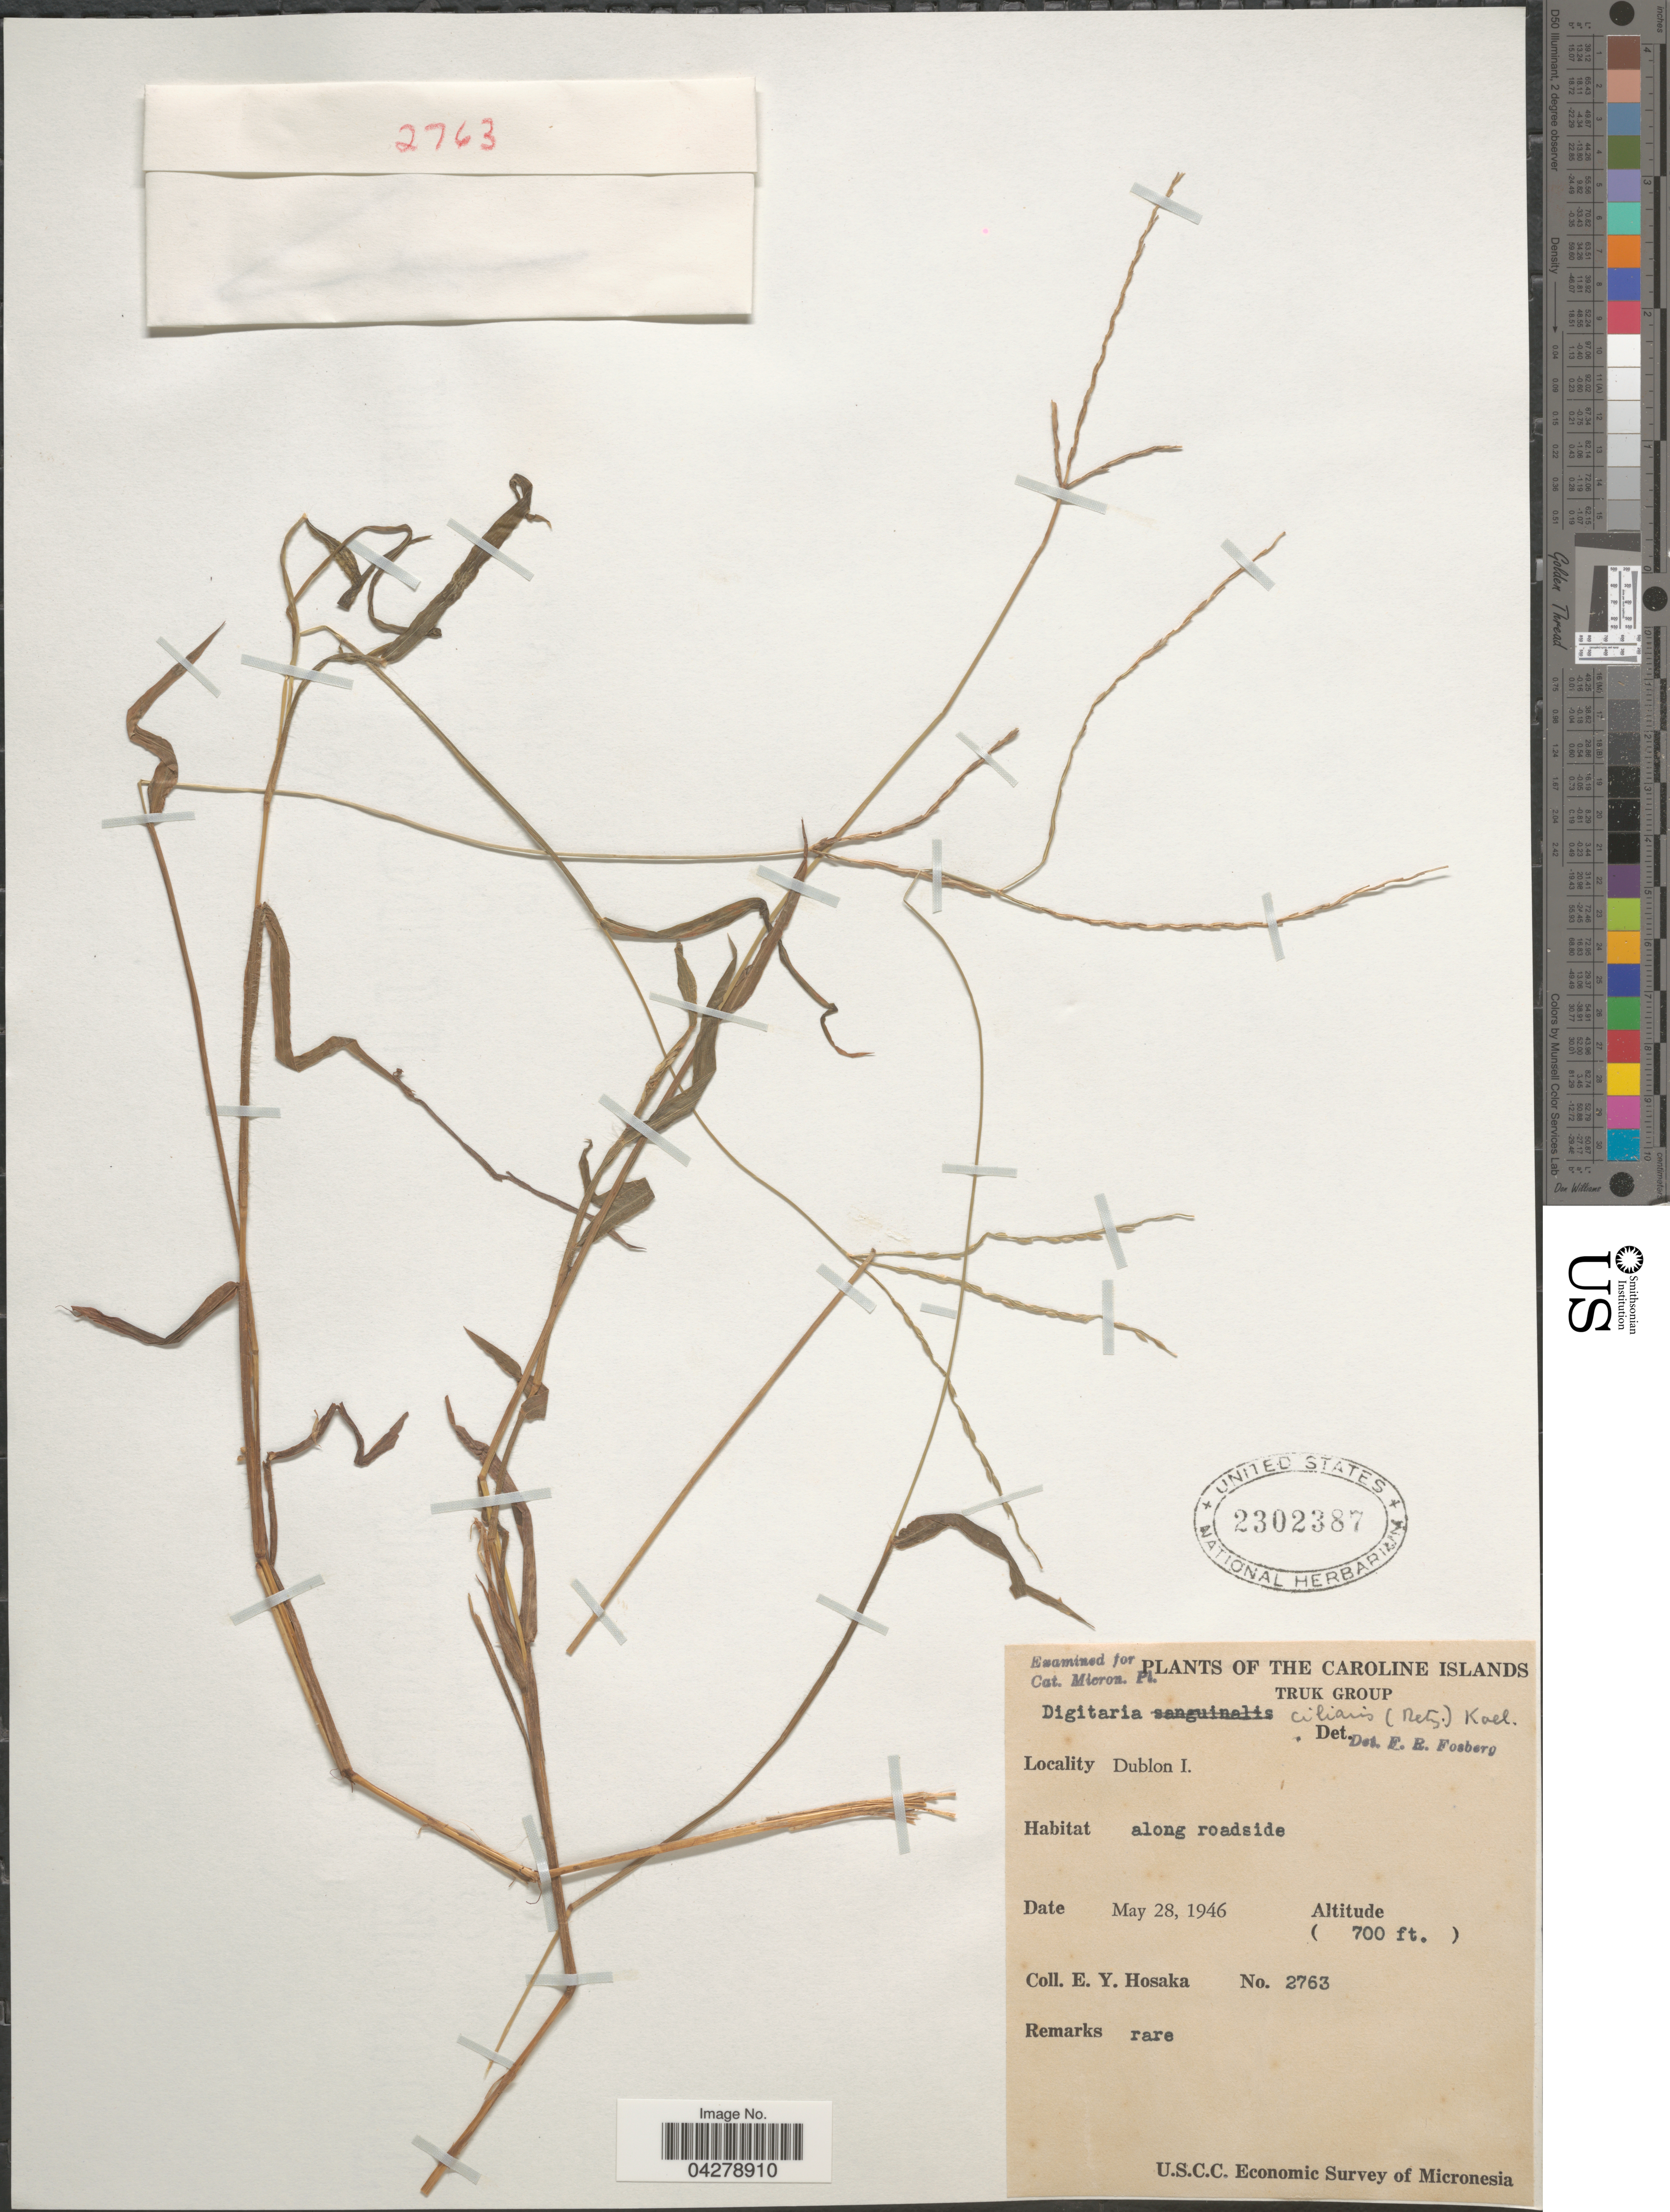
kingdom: Plantae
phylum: Tracheophyta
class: Liliopsida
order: Poales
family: Poaceae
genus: Digitaria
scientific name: Digitaria ciliaris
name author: (Retz.) Koeler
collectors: E. Y. Hosaka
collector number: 2763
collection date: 1946-05-28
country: Micronesia, Federated States of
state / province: Truk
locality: The Caroline Islands. Truk Group. Dublon I. Along roadside. U.S.C.C. Economic Survey of Micronesia.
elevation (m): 213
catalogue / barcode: US 2302387